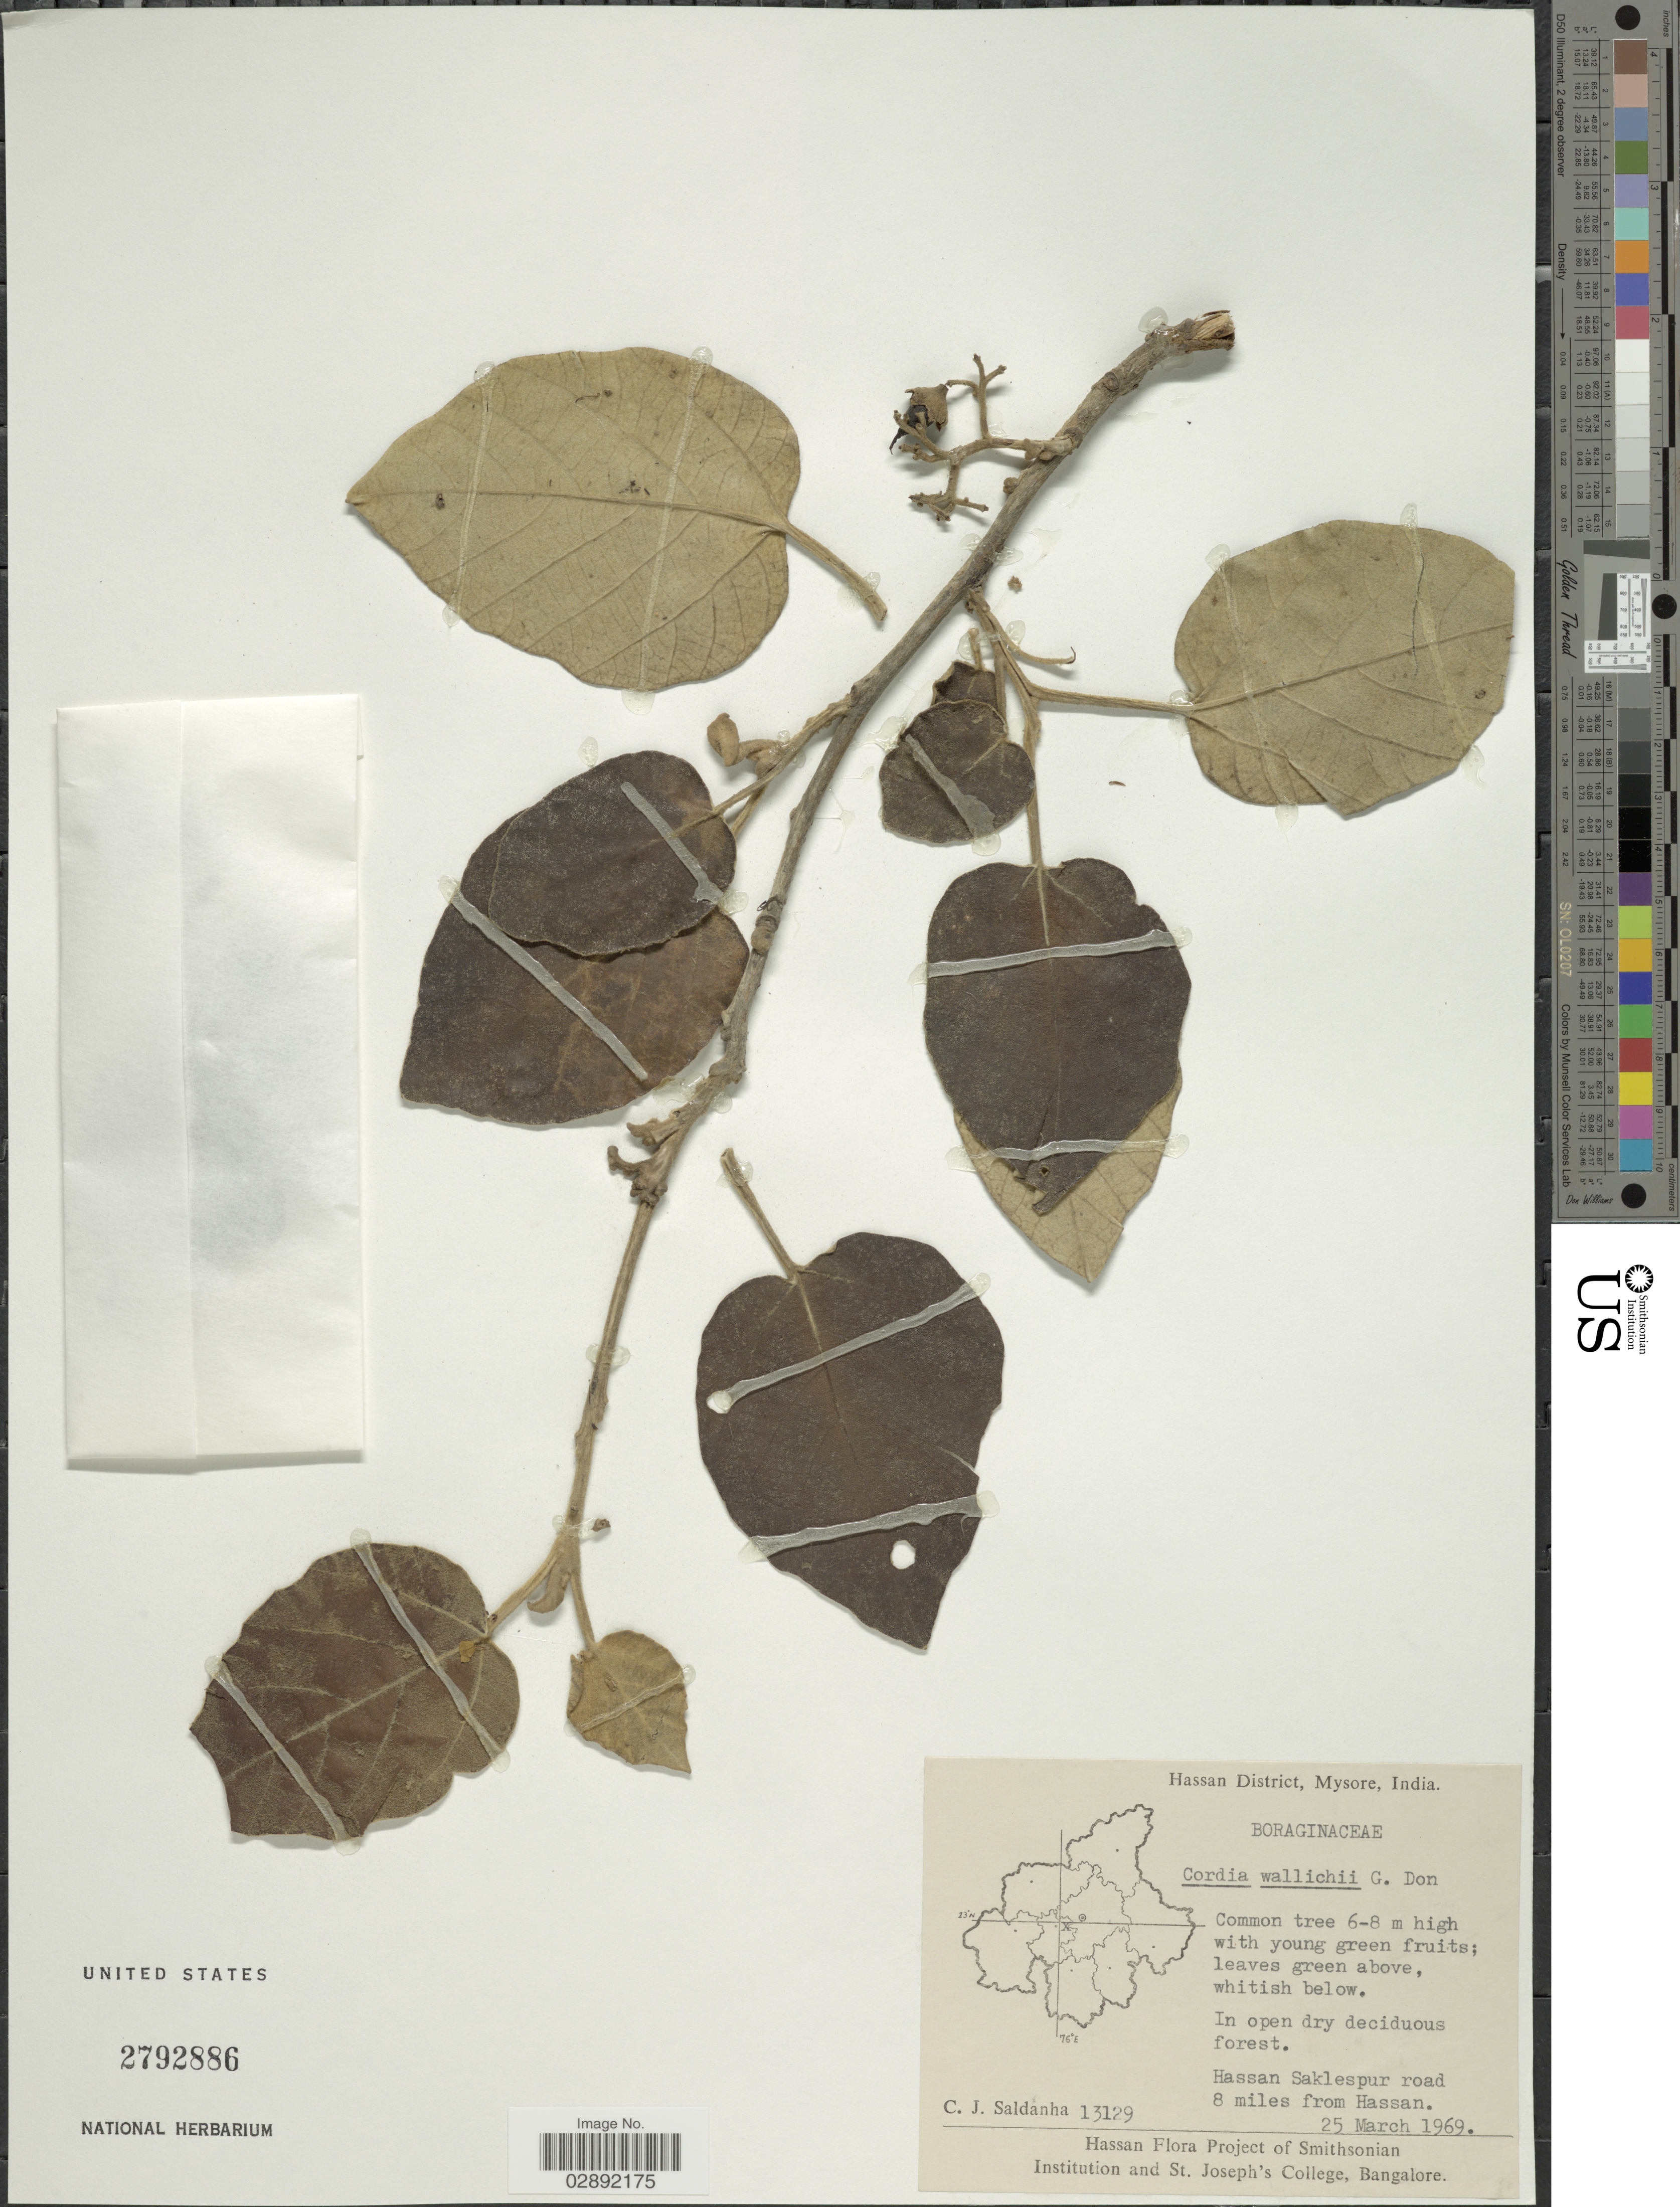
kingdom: Plantae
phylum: Tracheophyta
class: Magnoliopsida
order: Boraginales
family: Cordiaceae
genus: Cordia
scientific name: Cordia wallichii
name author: G. Don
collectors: C. J. Saldanha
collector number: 13129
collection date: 1969-03-25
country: India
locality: Hassan District, Mysore. Hassan Saklespur road 8 miles from Hassan.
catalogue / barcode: US 2792886